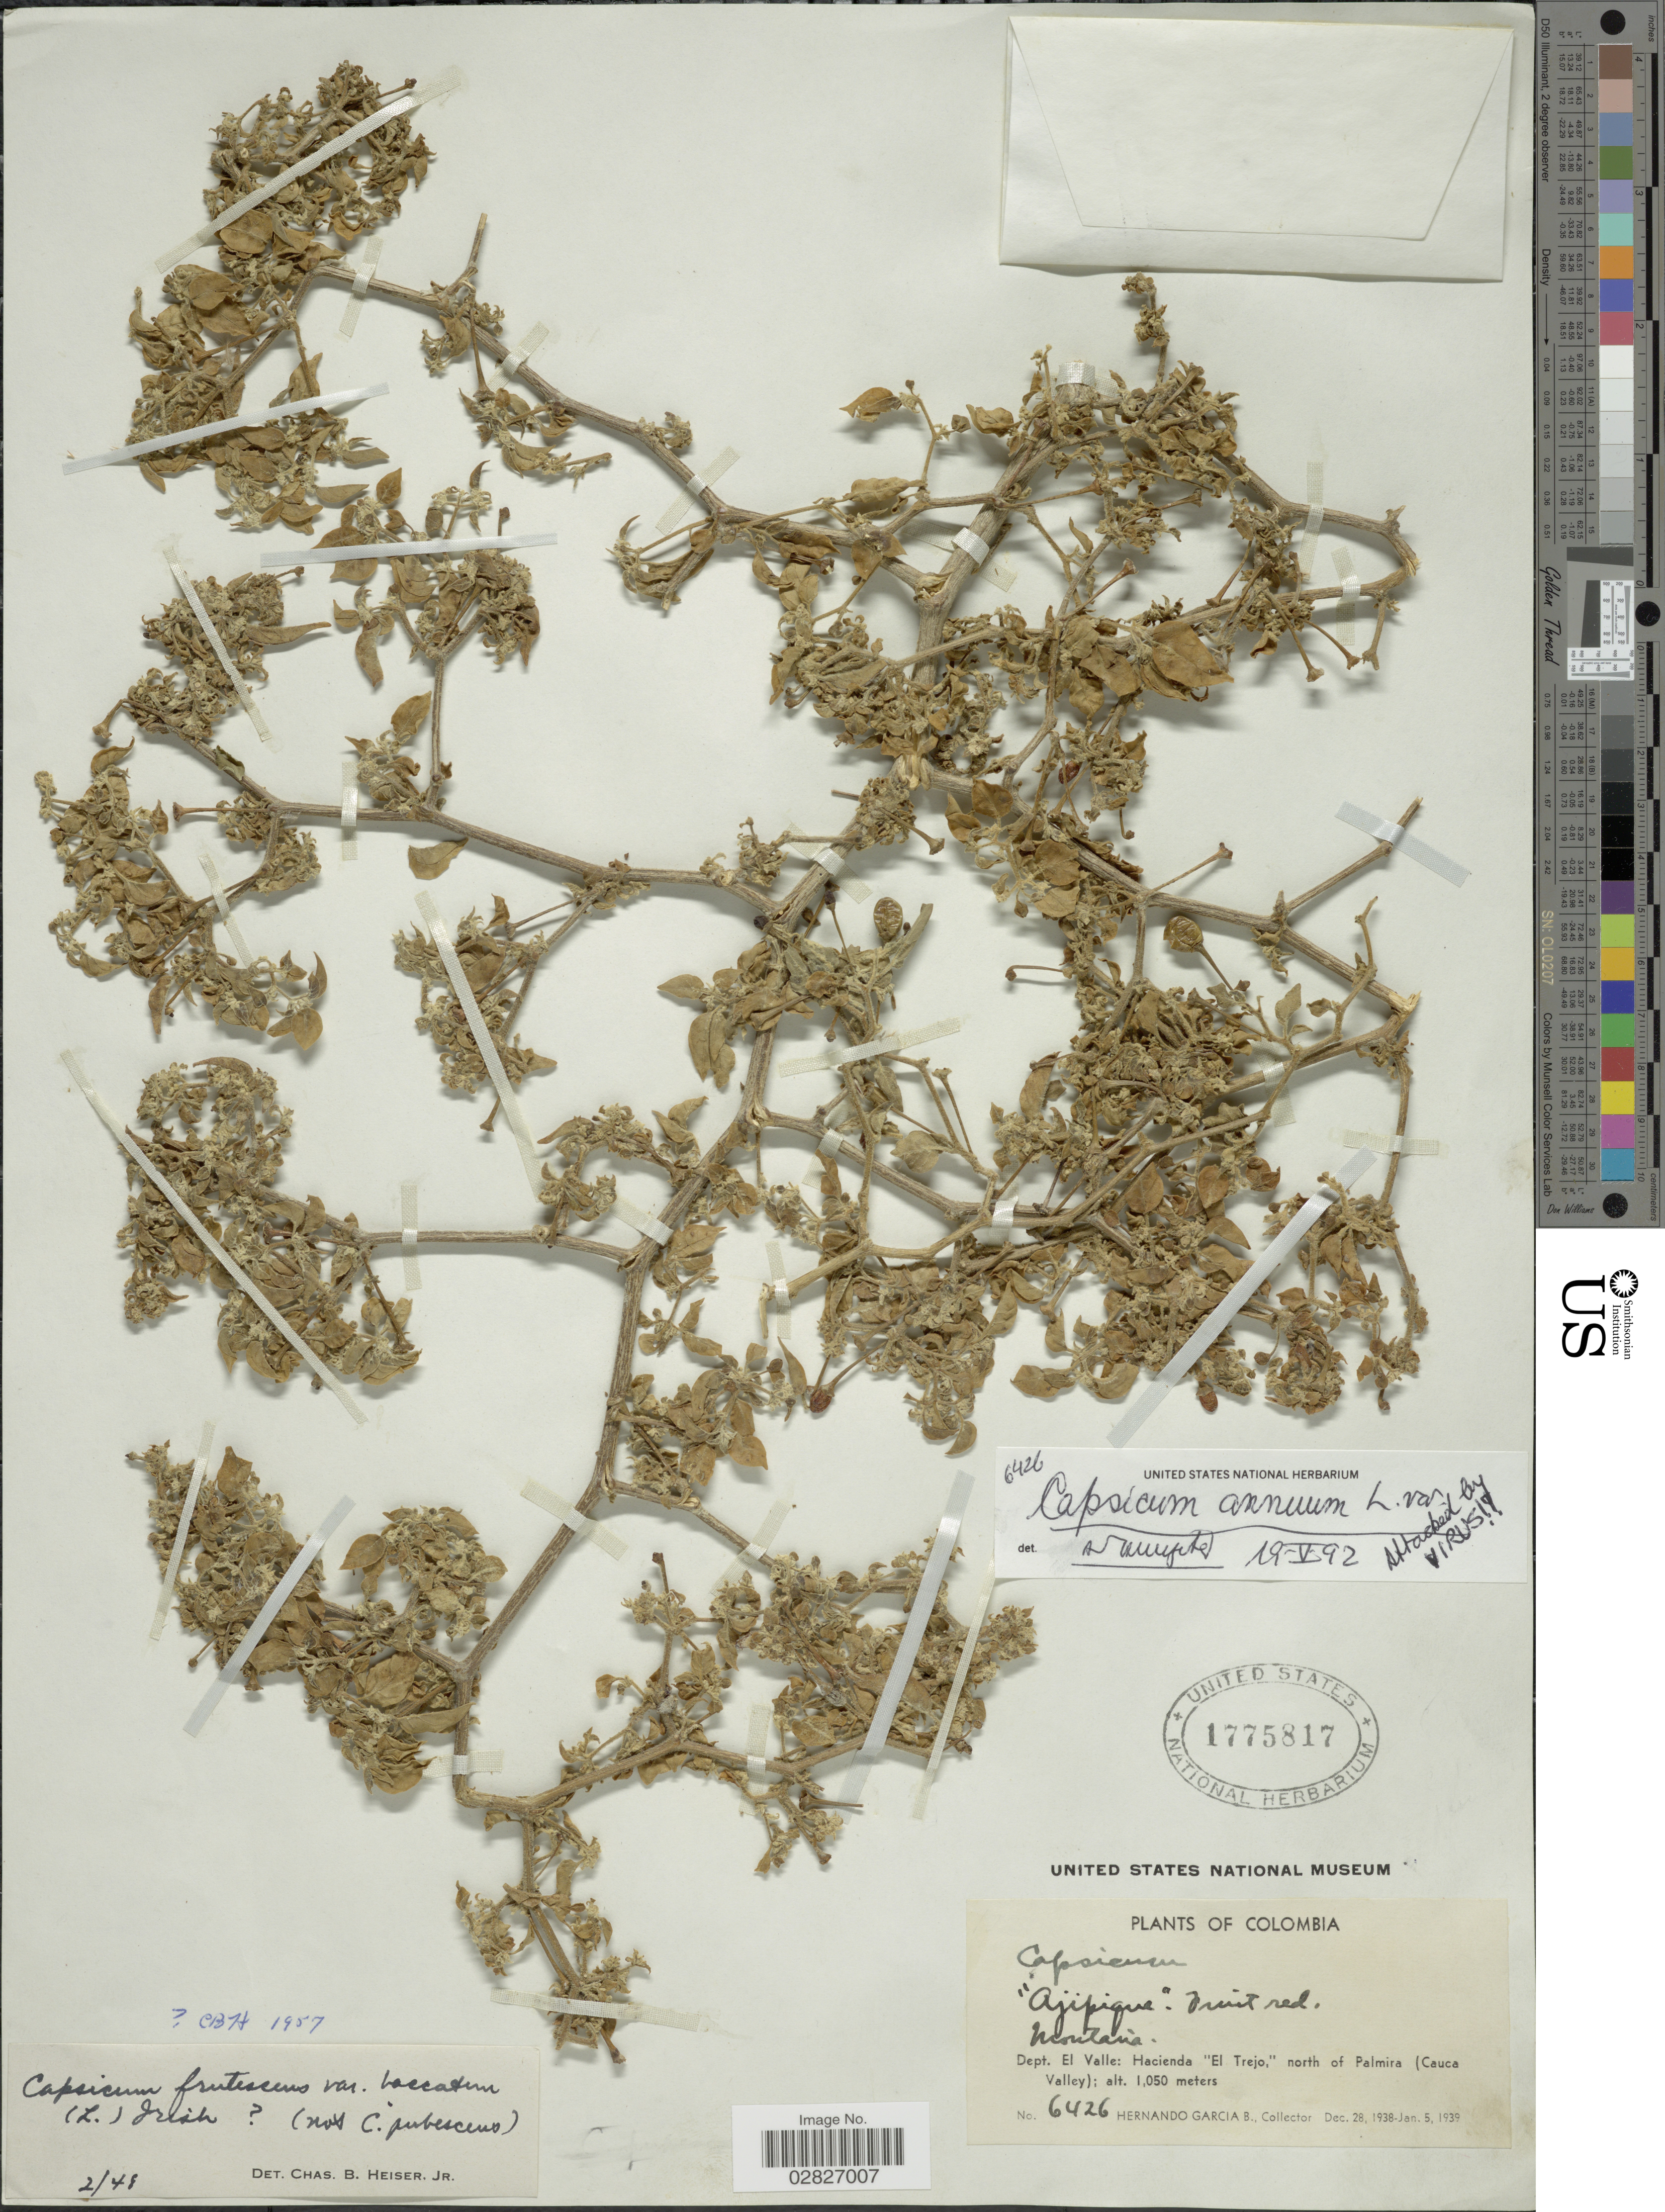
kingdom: Plantae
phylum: Tracheophyta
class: Magnoliopsida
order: Solanales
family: Solanaceae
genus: Capsicum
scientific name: Capsicum annuum 'Habanero'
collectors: H. García Barriga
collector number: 6426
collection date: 1938-12-28/1939-01-05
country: Colombia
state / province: Valle del Cauca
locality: Dept. El Valle, Hacienda El Trejo, north of Palmira (Cauca Valley).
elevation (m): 1050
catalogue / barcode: US 1775817